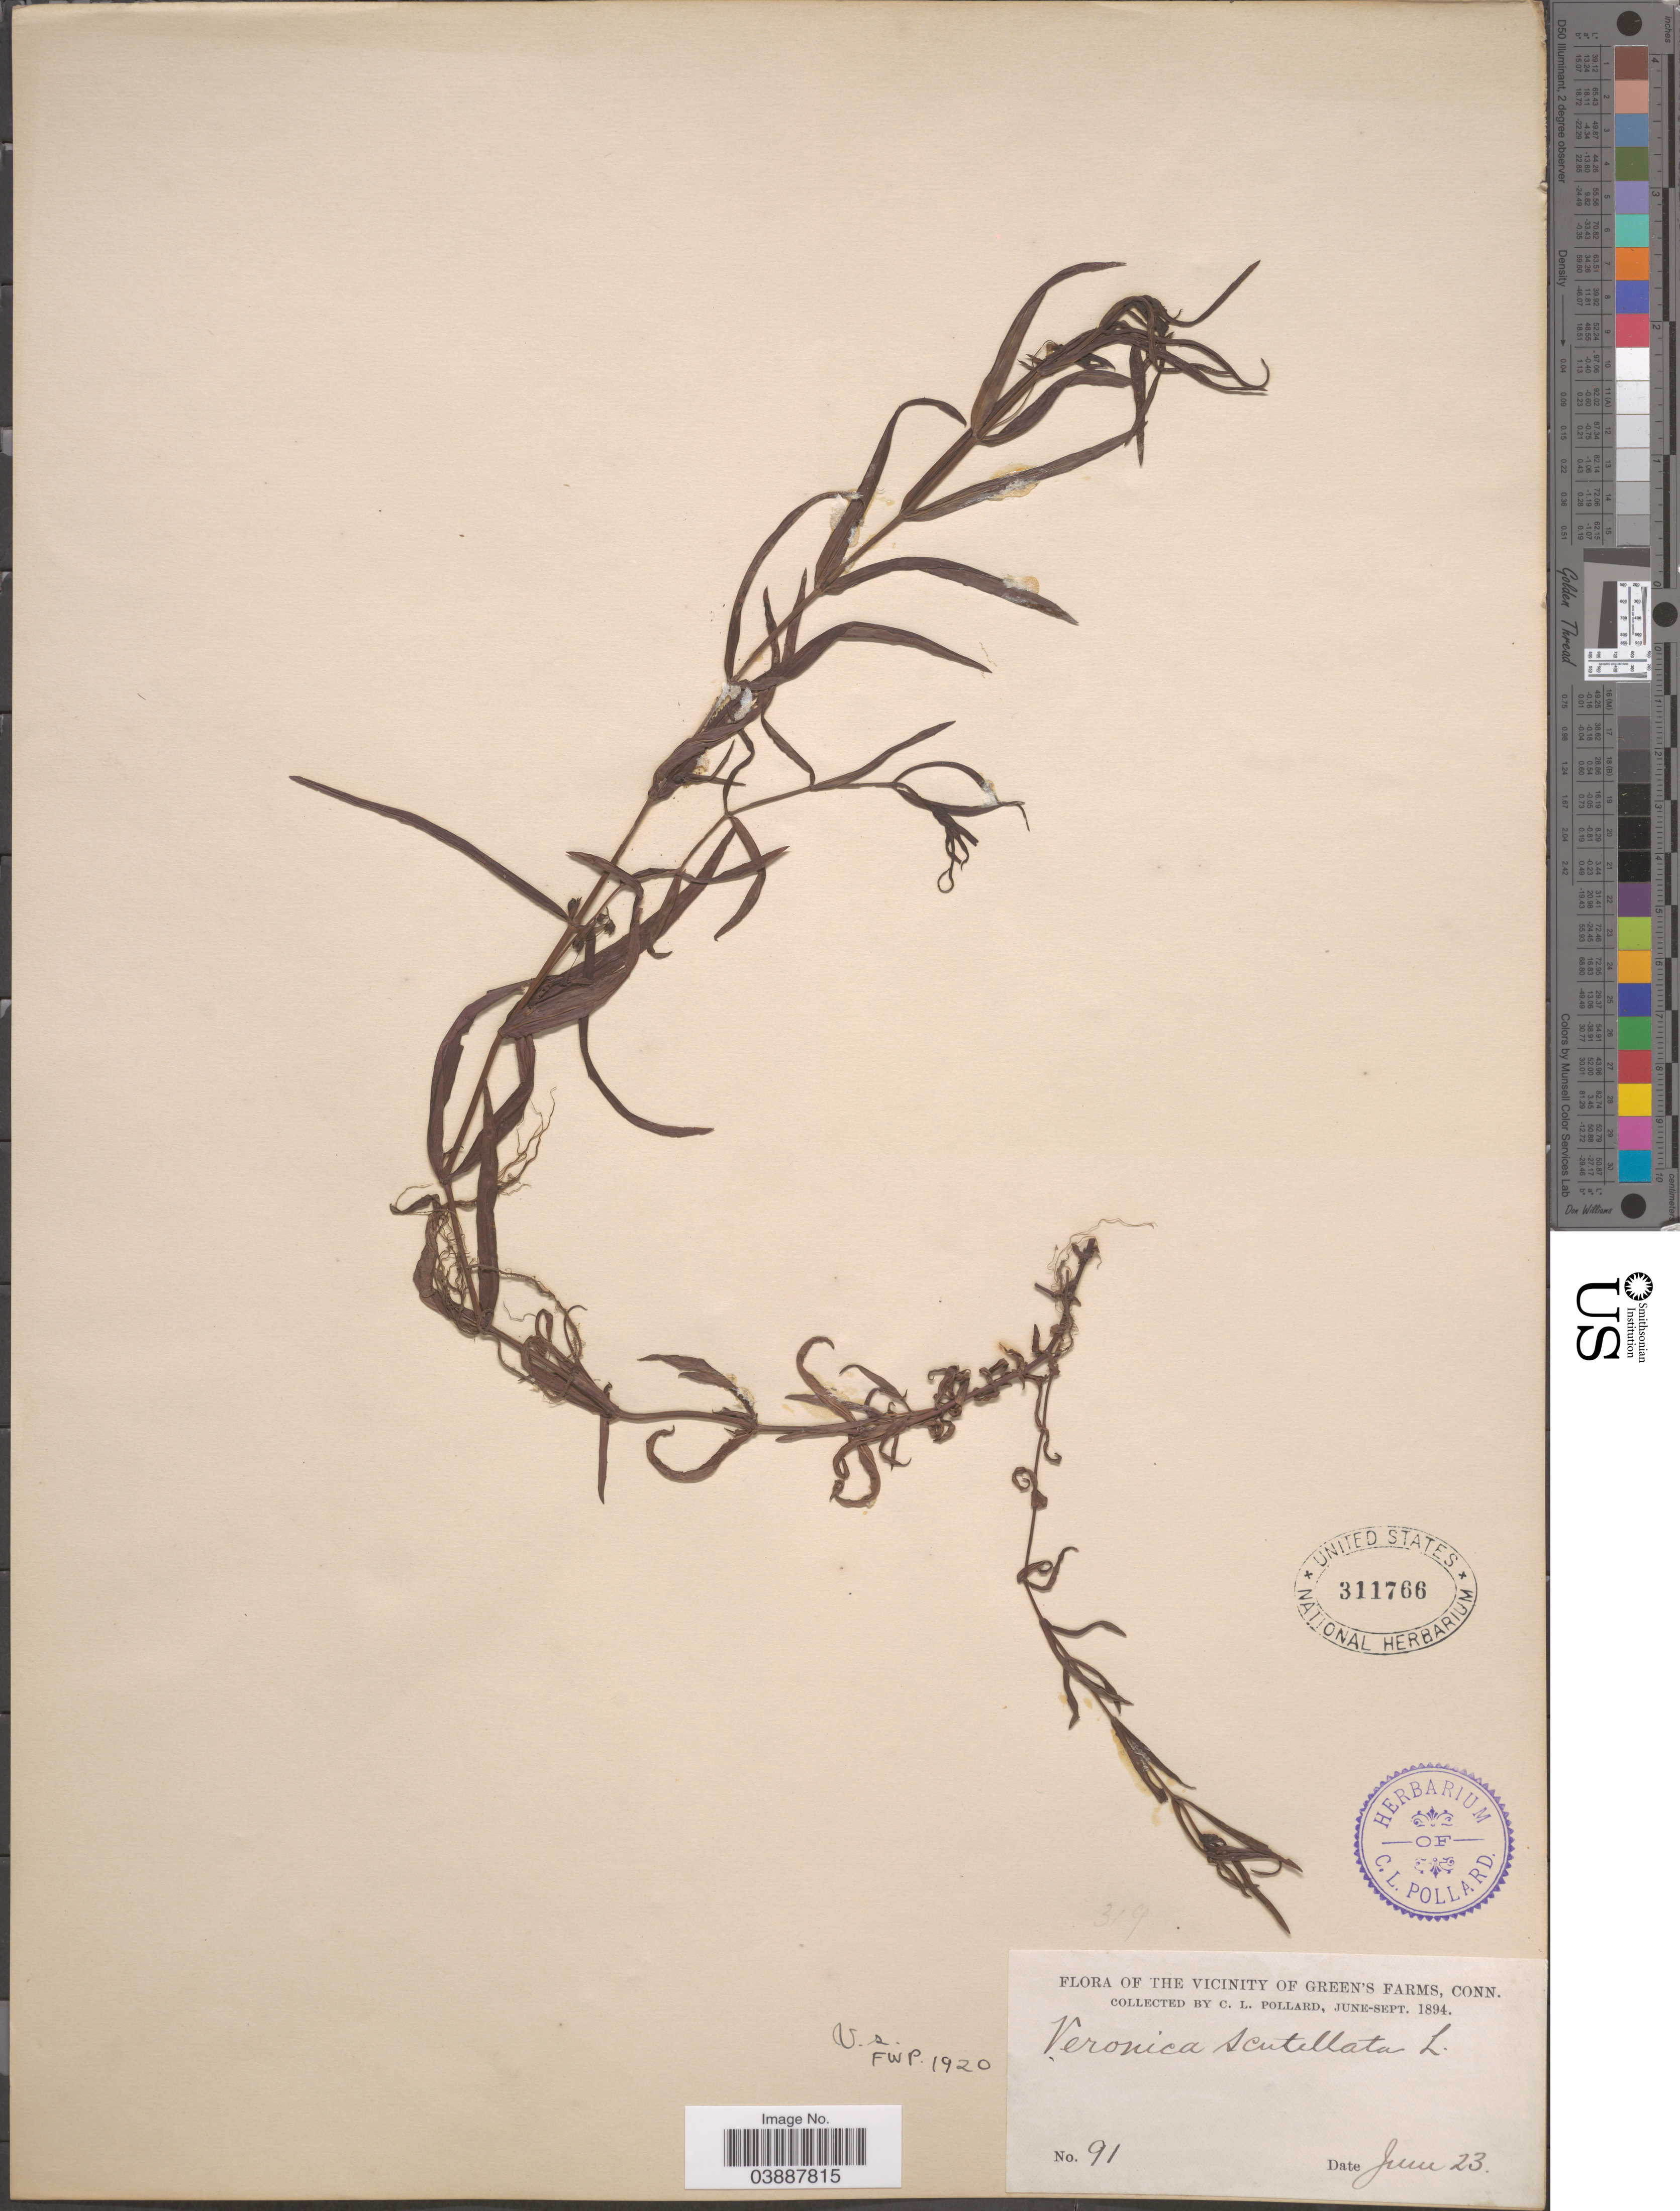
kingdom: Plantae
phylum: Tracheophyta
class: Magnoliopsida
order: Lamiales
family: Plantaginaceae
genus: Veronica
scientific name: Veronica scutellata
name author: L.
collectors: C. L. Pollard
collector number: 91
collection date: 1894-06-23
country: United States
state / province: Connecticut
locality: The vicinity of Green's Farms.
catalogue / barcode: US 311766